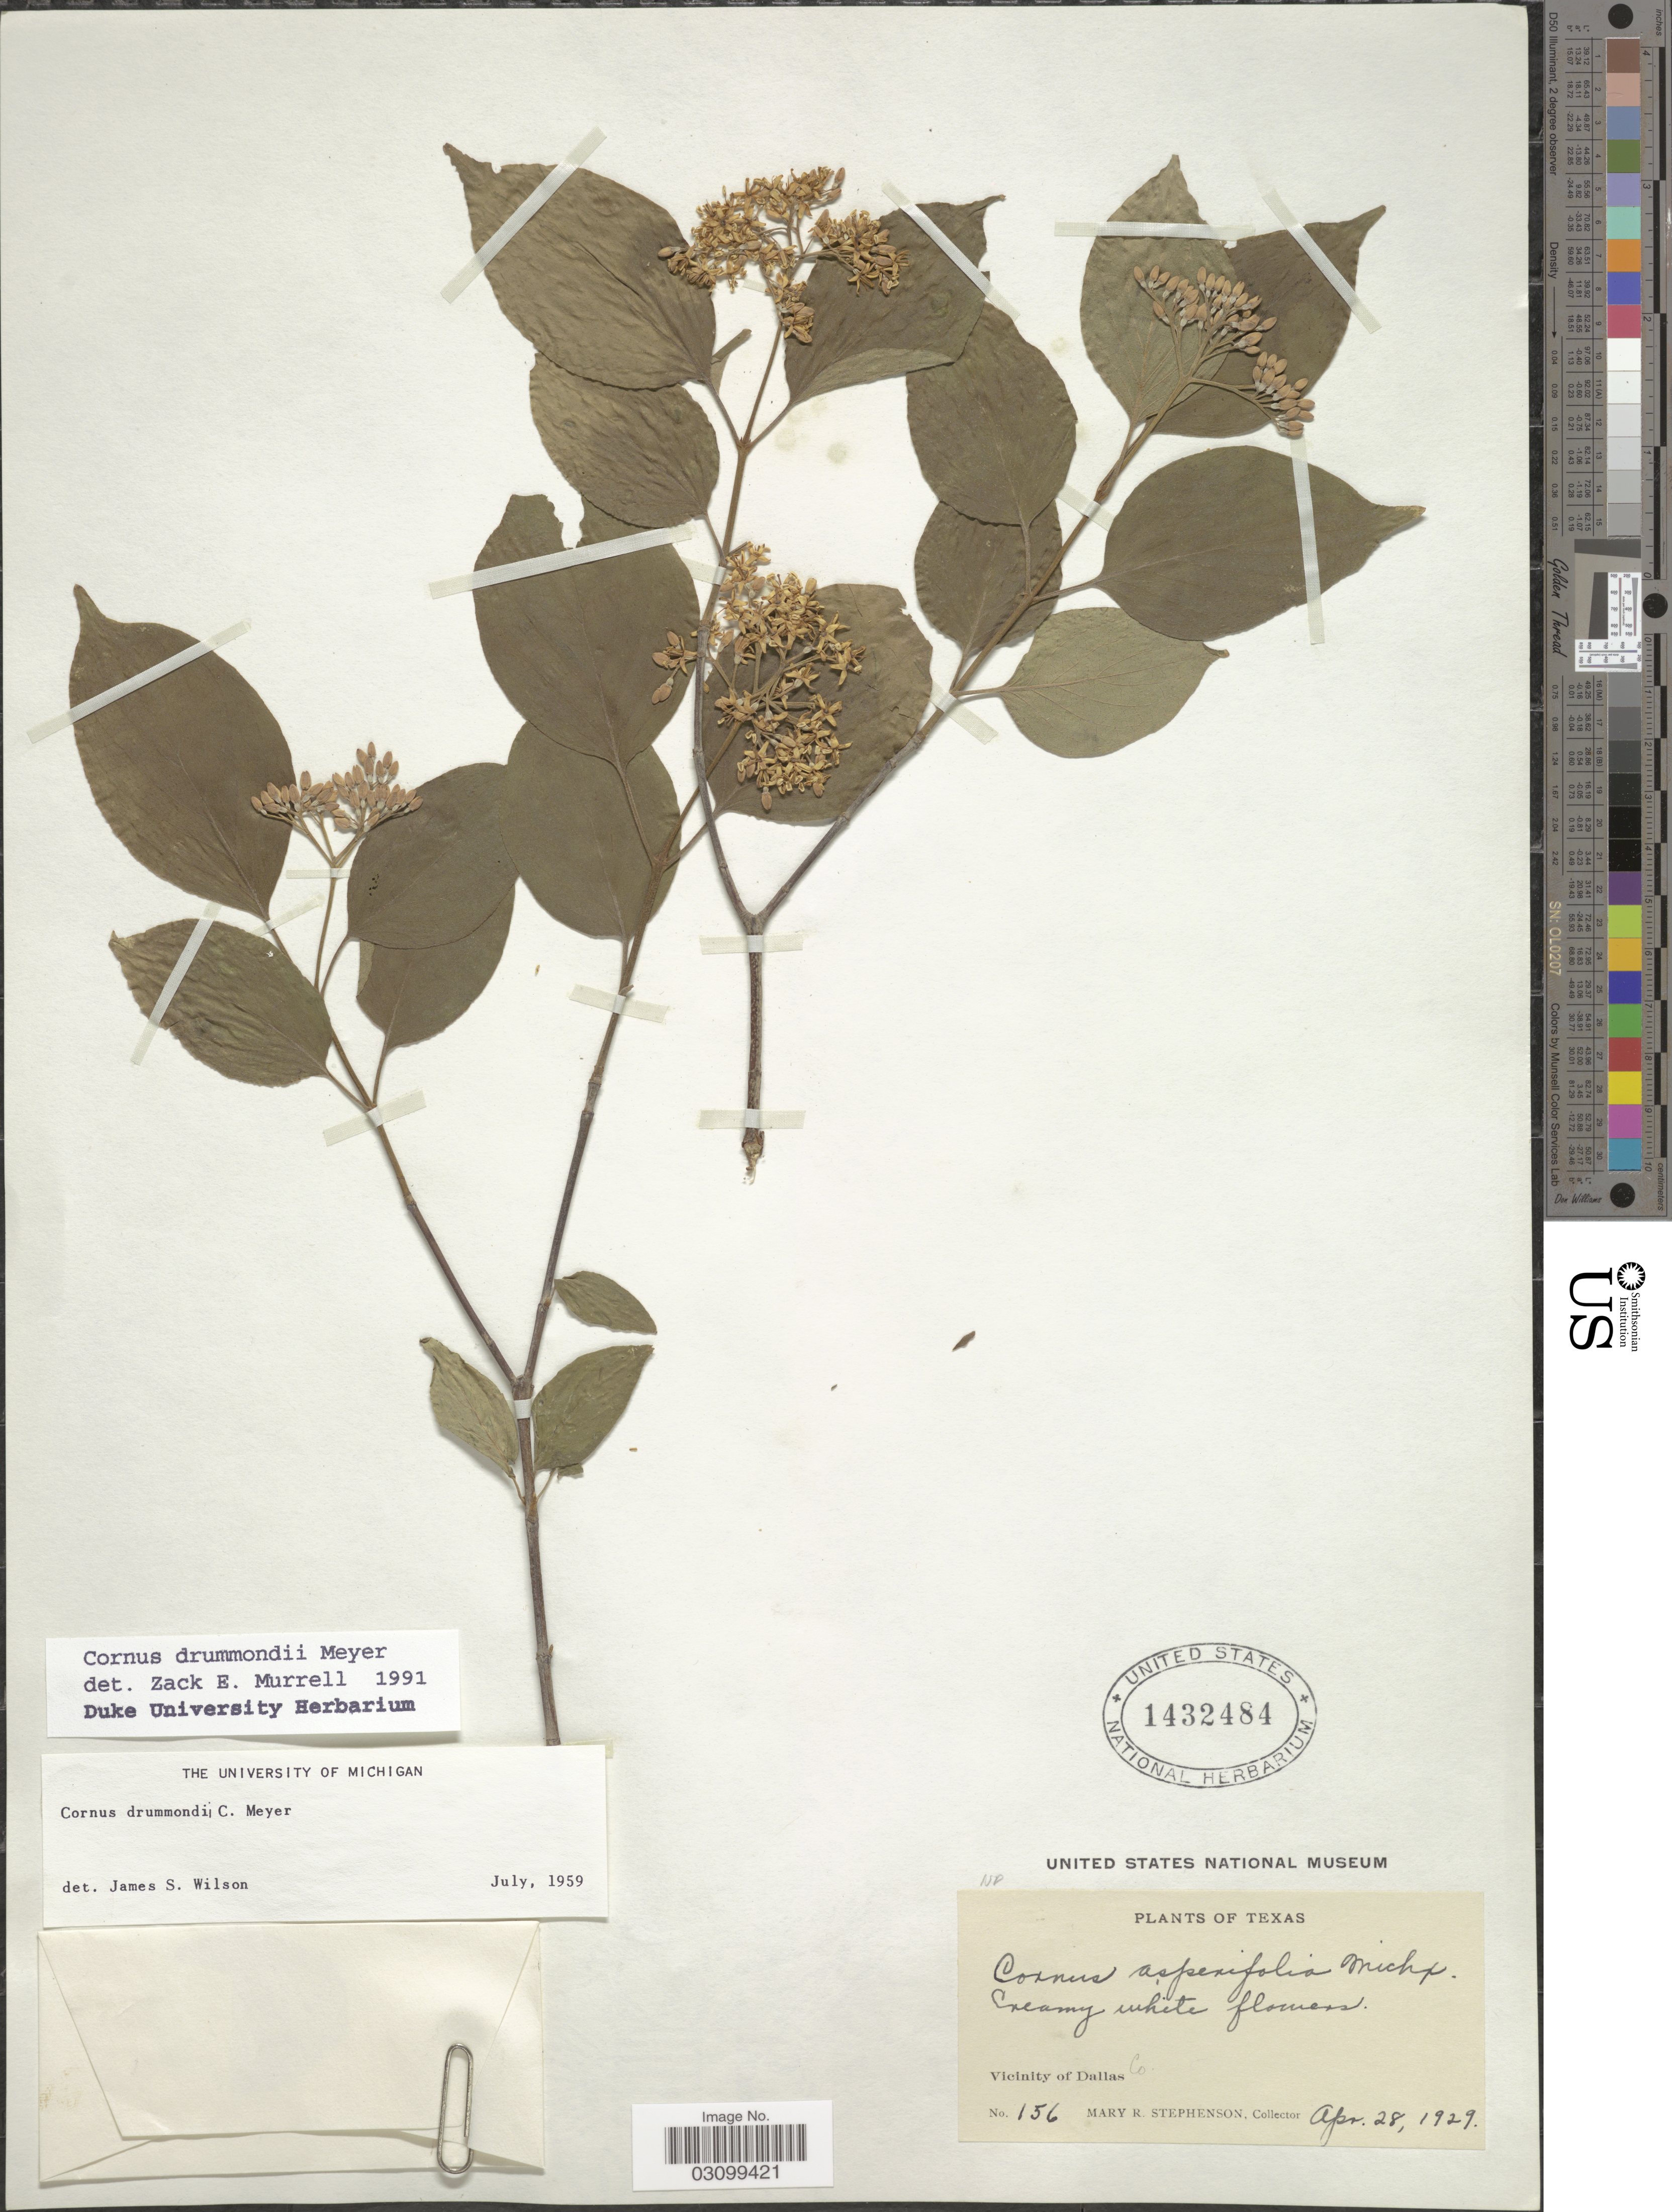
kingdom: Plantae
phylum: Tracheophyta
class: Magnoliopsida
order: Cornales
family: Cornaceae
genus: Cornus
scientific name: Cornus drummondii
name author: C.A. Mey.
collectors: M. Stephenson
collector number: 156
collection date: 1929-04-28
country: United States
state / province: Texas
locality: Vicinity of Dallas Co.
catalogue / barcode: US 1432484